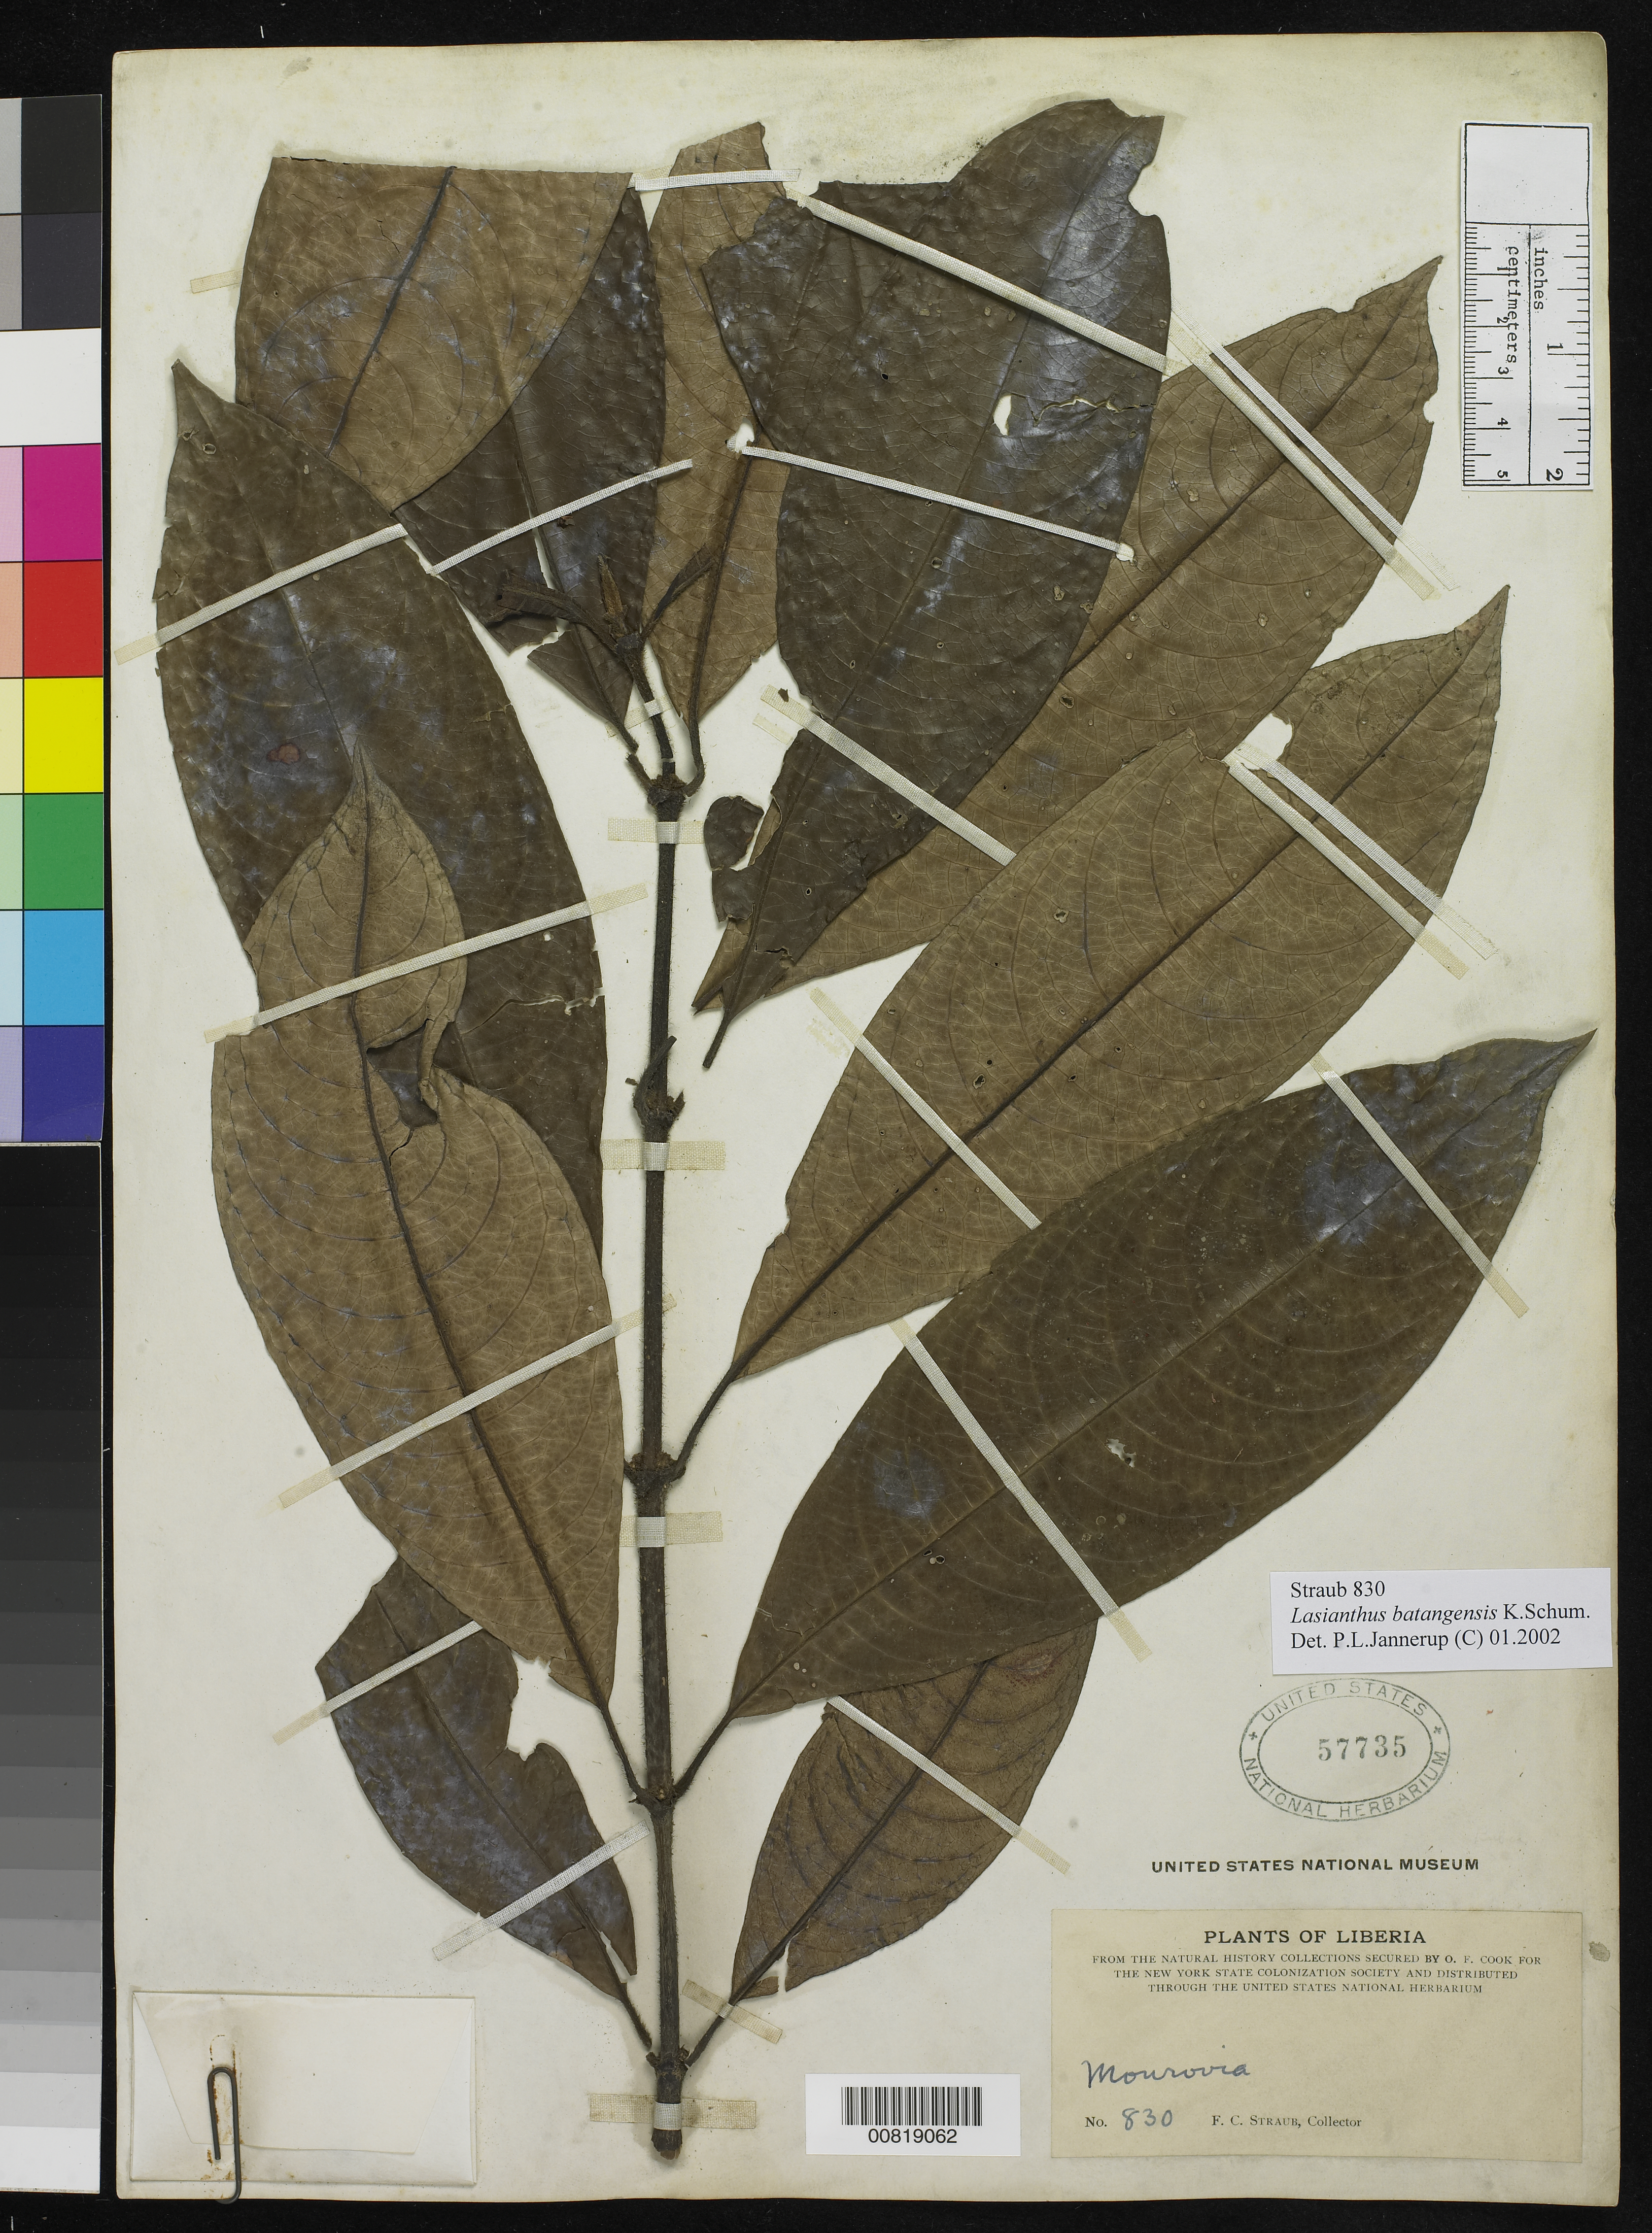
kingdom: Plantae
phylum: Tracheophyta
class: Magnoliopsida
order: Gentianales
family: Rubiaceae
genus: Lasianthus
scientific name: Lasianthus batagensis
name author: K. Schum.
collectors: F. Straub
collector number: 830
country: Liberia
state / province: Montserrado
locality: Monrovia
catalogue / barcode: US 57735